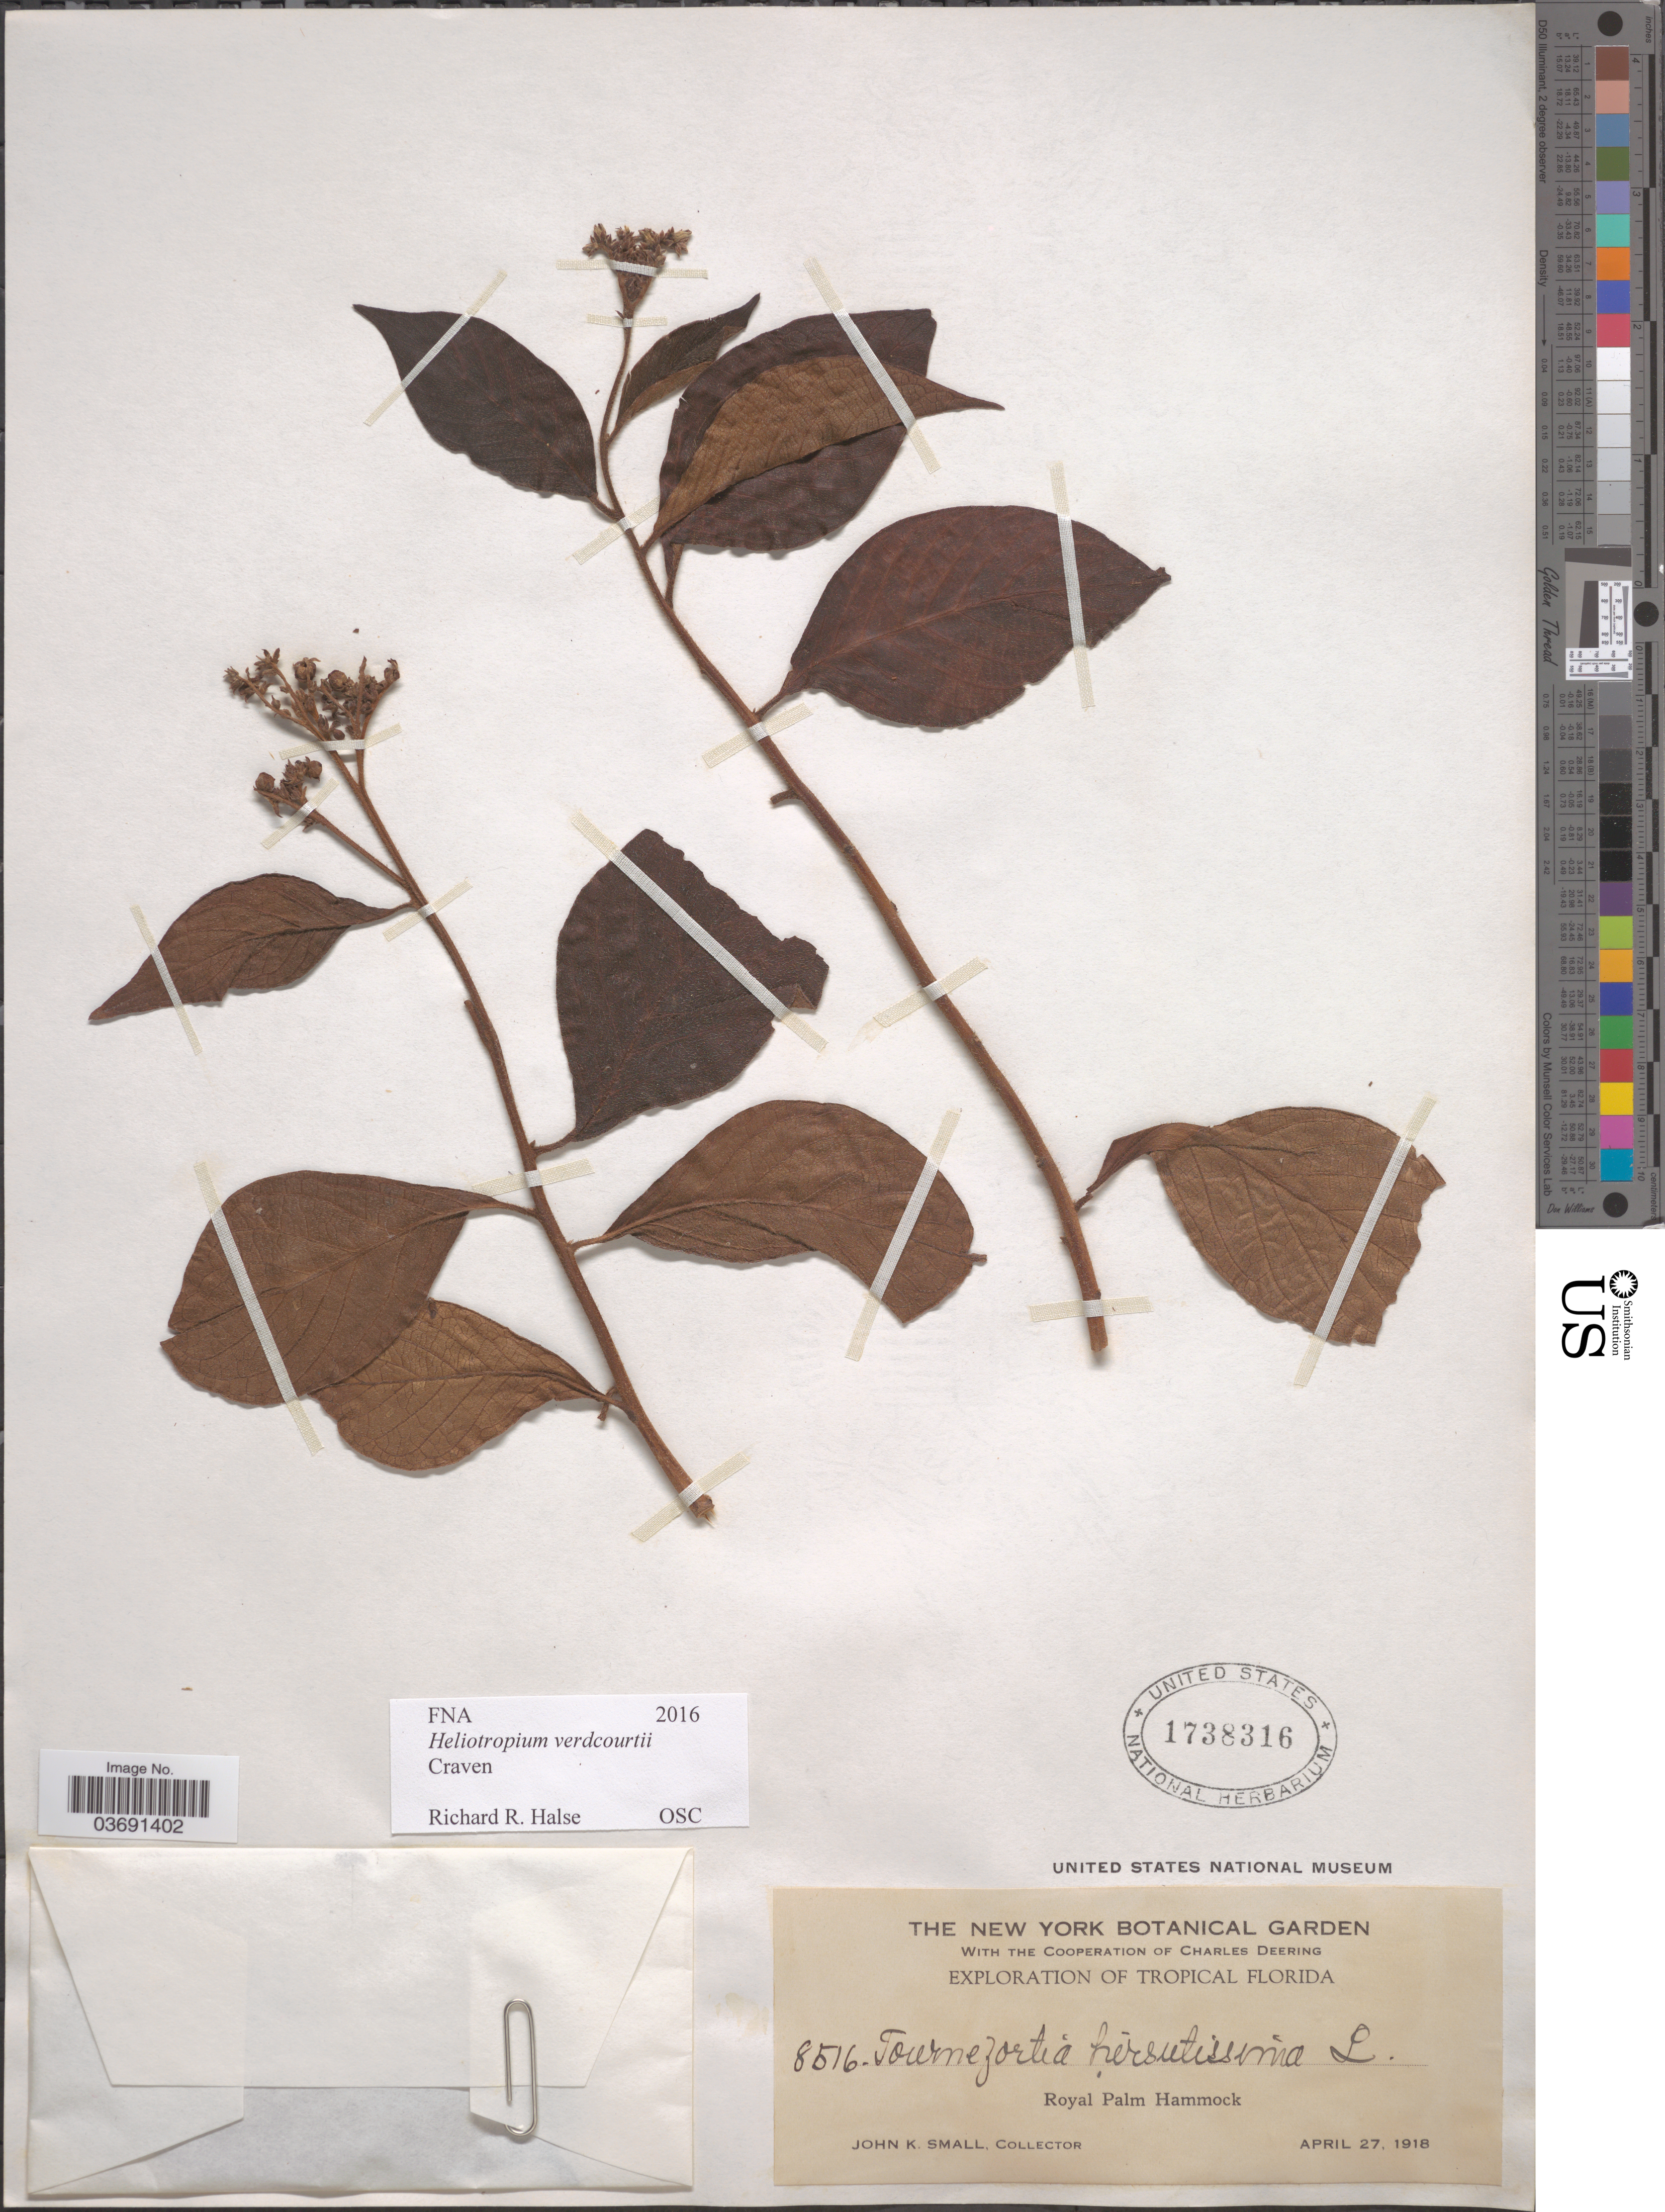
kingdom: Plantae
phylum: Tracheophyta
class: Magnoliopsida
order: Boraginales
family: Heliotropiaceae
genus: Heliotropium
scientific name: Heliotropium verdcourtii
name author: Craven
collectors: J. K. Small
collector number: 8516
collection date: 1918-04-27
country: United States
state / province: Florida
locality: Tropical Florida. Royal Palm Hammock.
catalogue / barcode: US 1738316